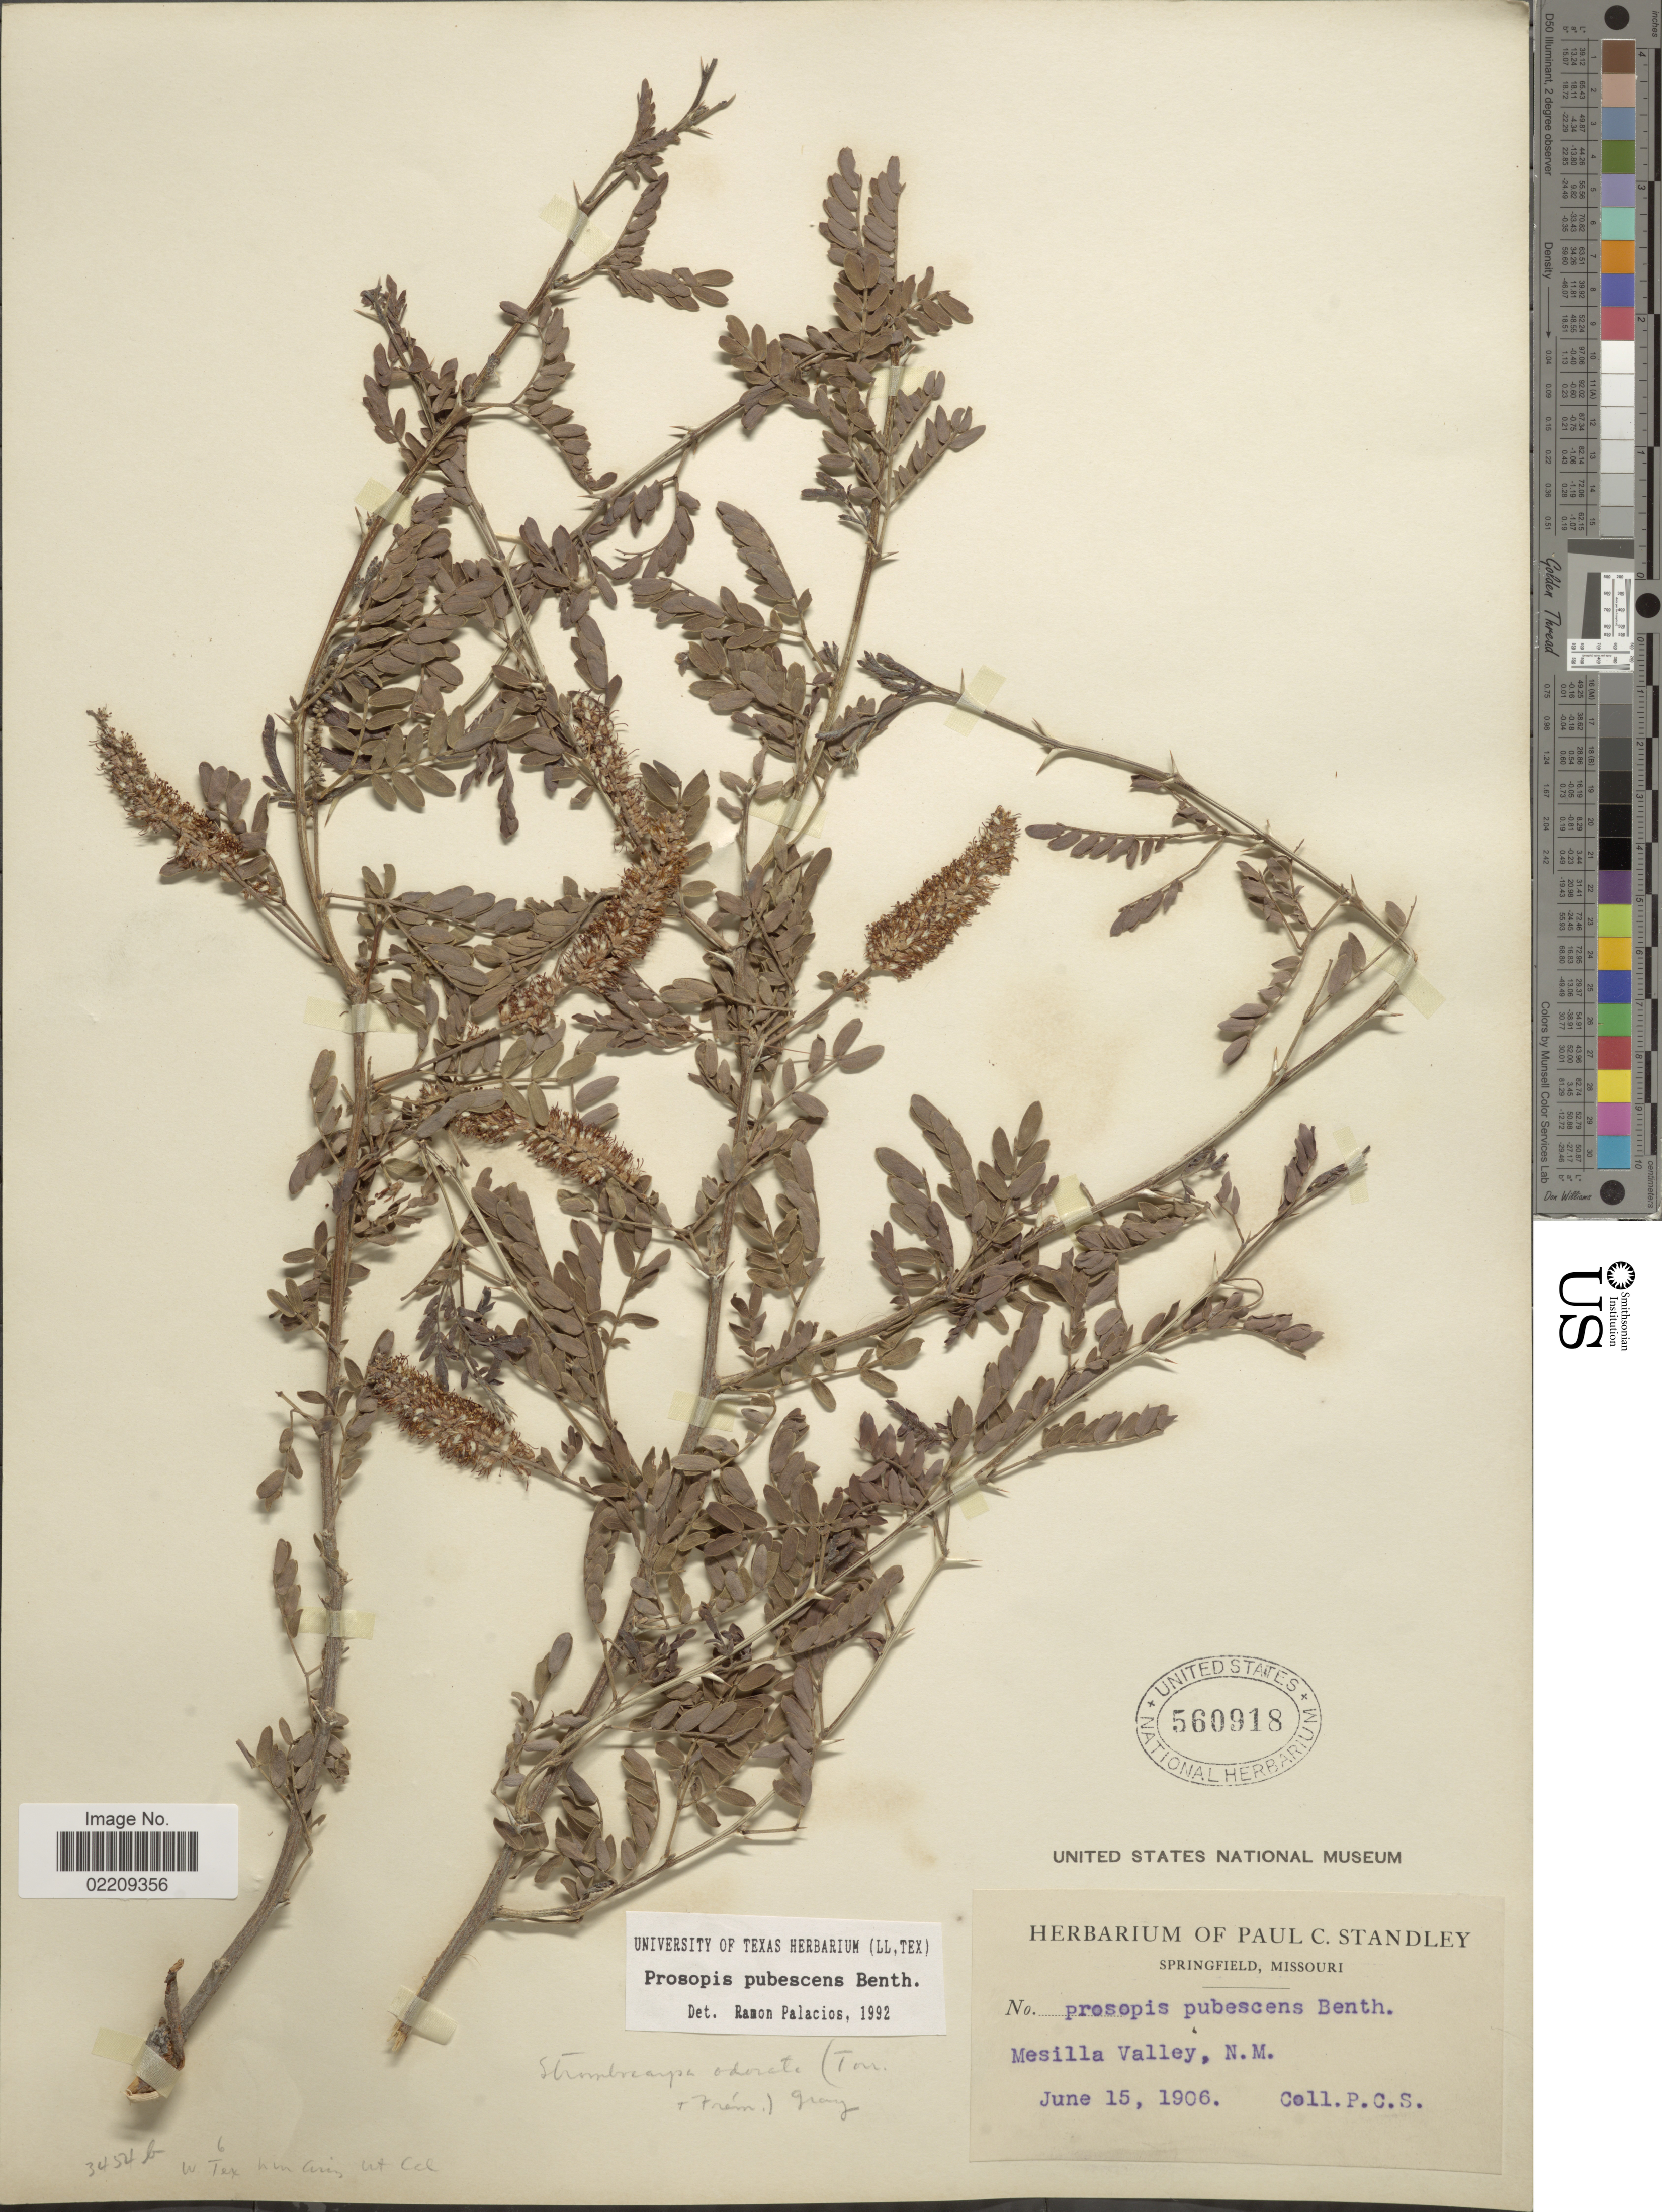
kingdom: Plantae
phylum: Tracheophyta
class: Magnoliopsida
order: Fabales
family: Fabaceae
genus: Strombocarpa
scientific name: Strombocarpa pubescens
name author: (Benth.) A. Gray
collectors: P. C. S.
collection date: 1906-06-15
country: United States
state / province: New Mexico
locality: Mesilla Valley, N. M.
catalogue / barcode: US 560918